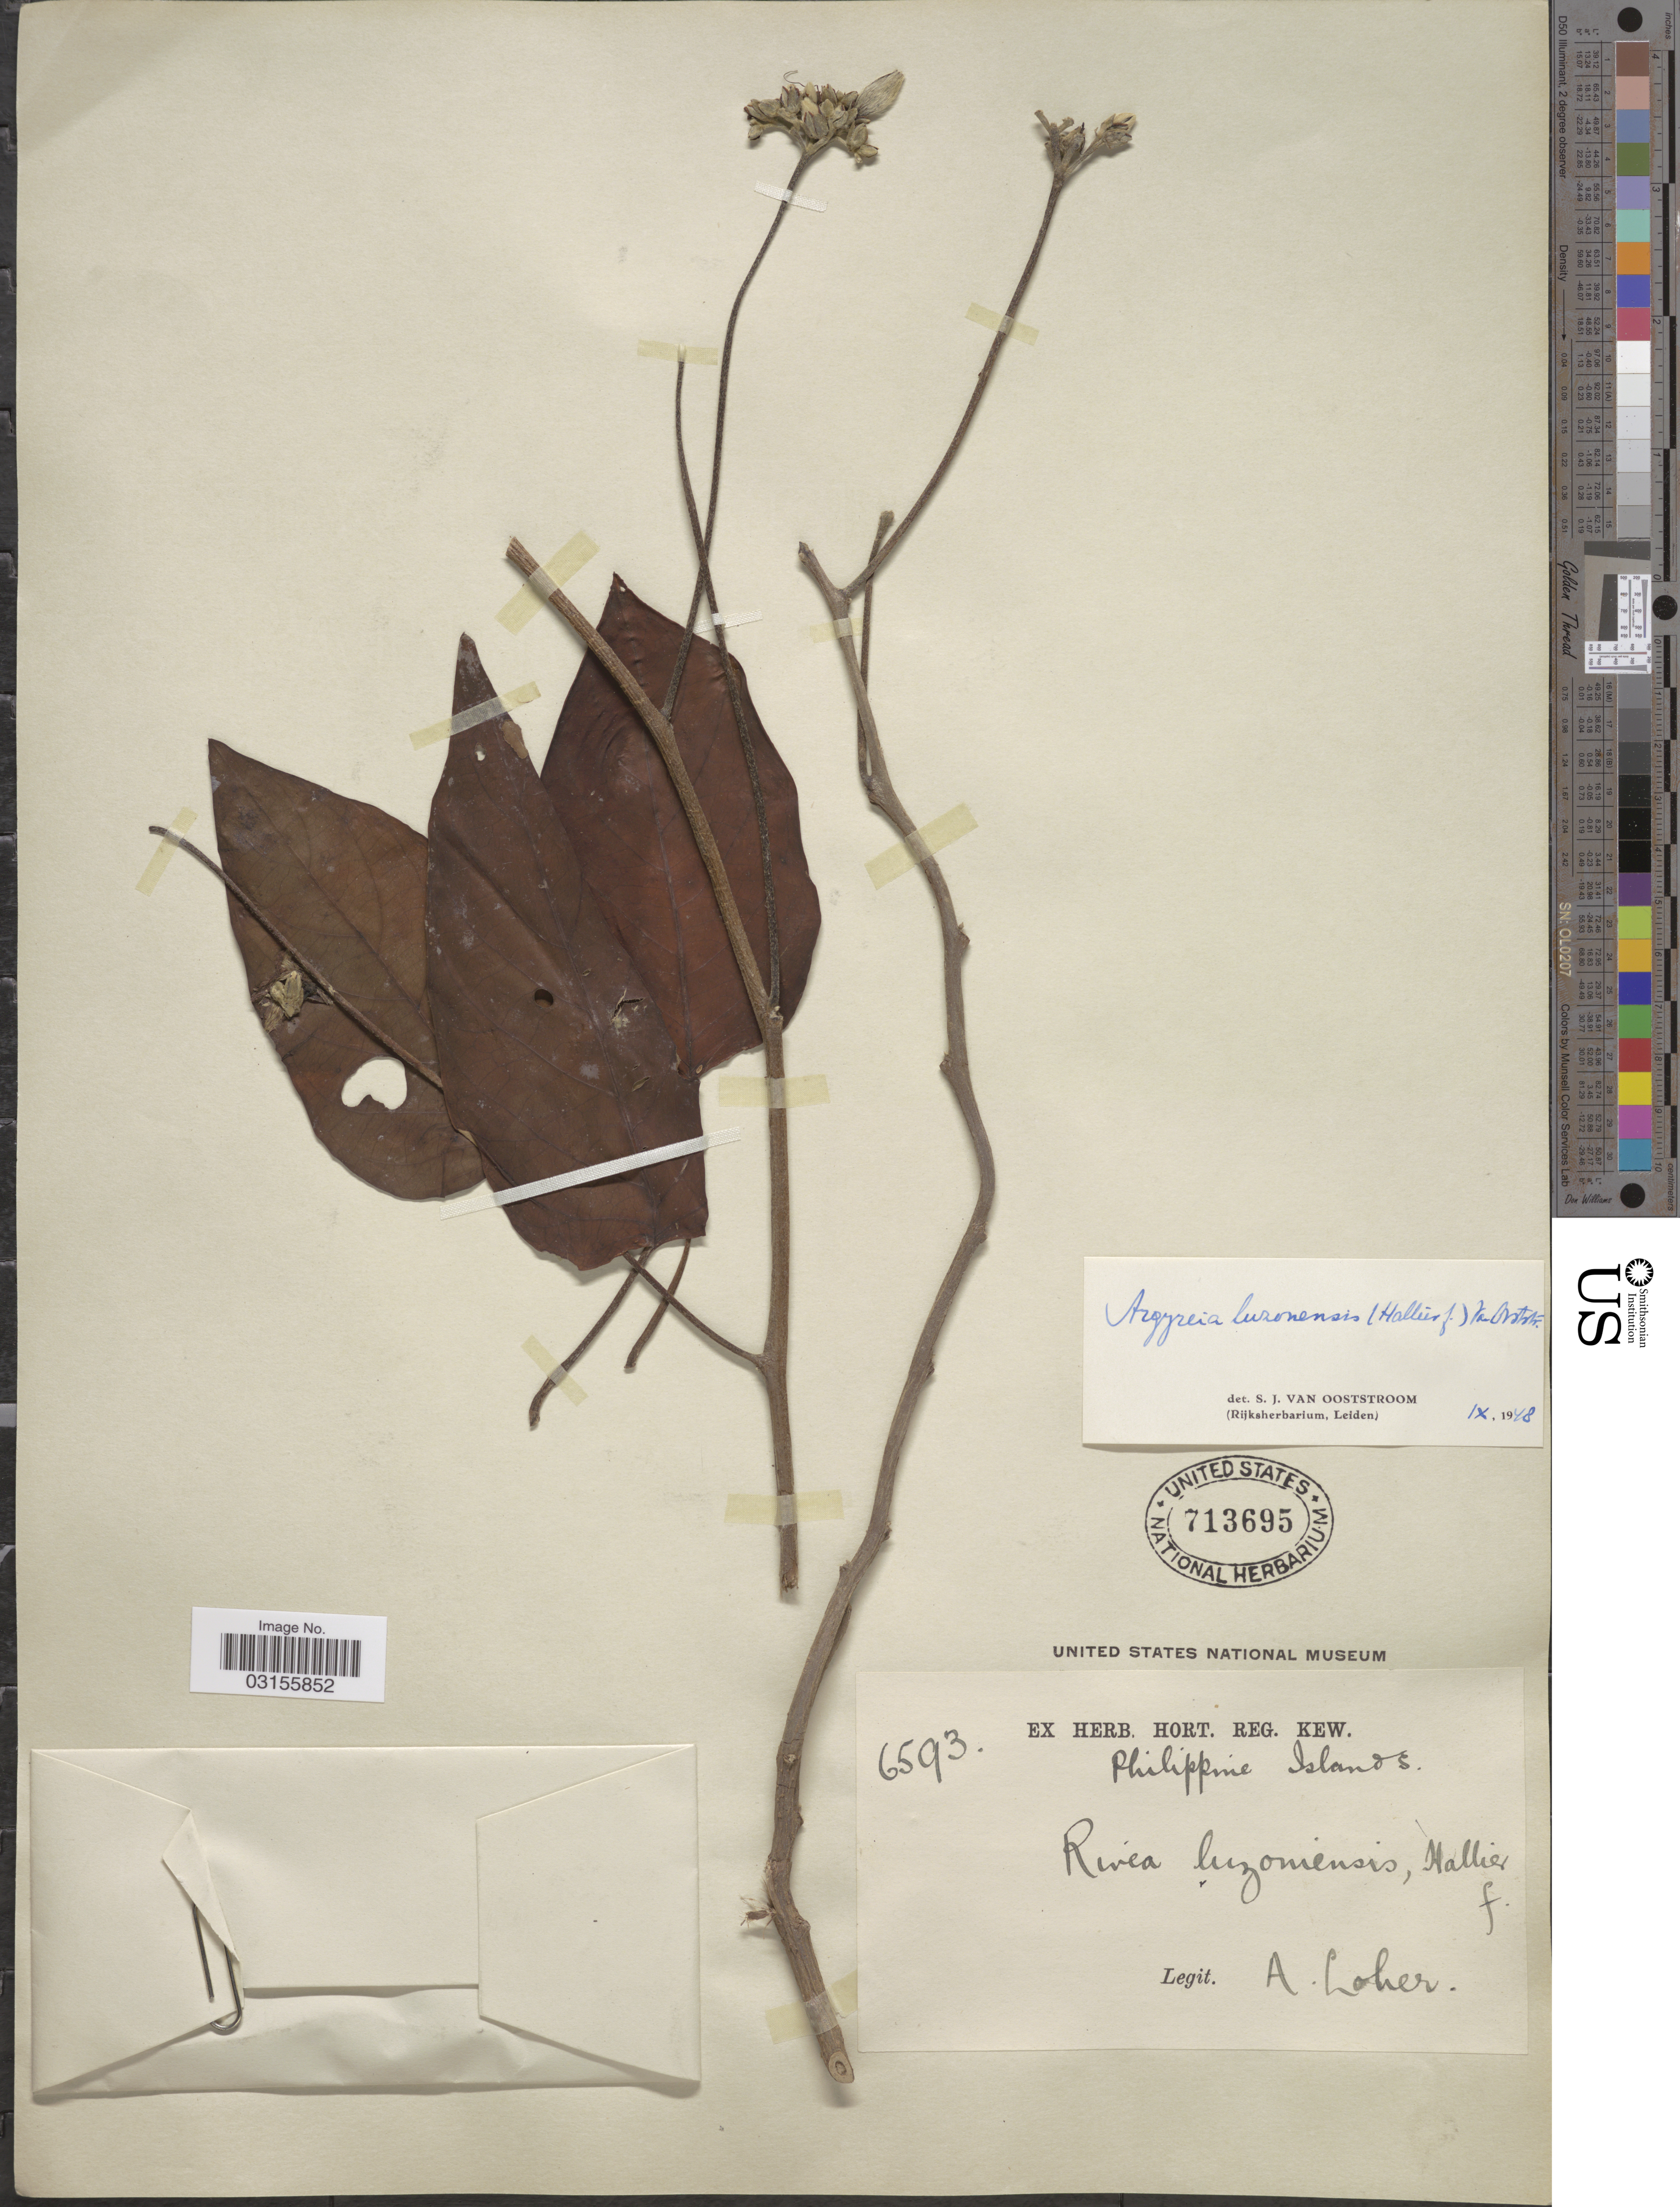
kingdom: Plantae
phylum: Tracheophyta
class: Magnoliopsida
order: Solanales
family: Convolvulaceae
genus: Argyreia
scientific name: Argyreia luzonensis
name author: (Hallier f.) Ooststr.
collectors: A. Loher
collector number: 6693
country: Philippines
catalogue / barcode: US 713695